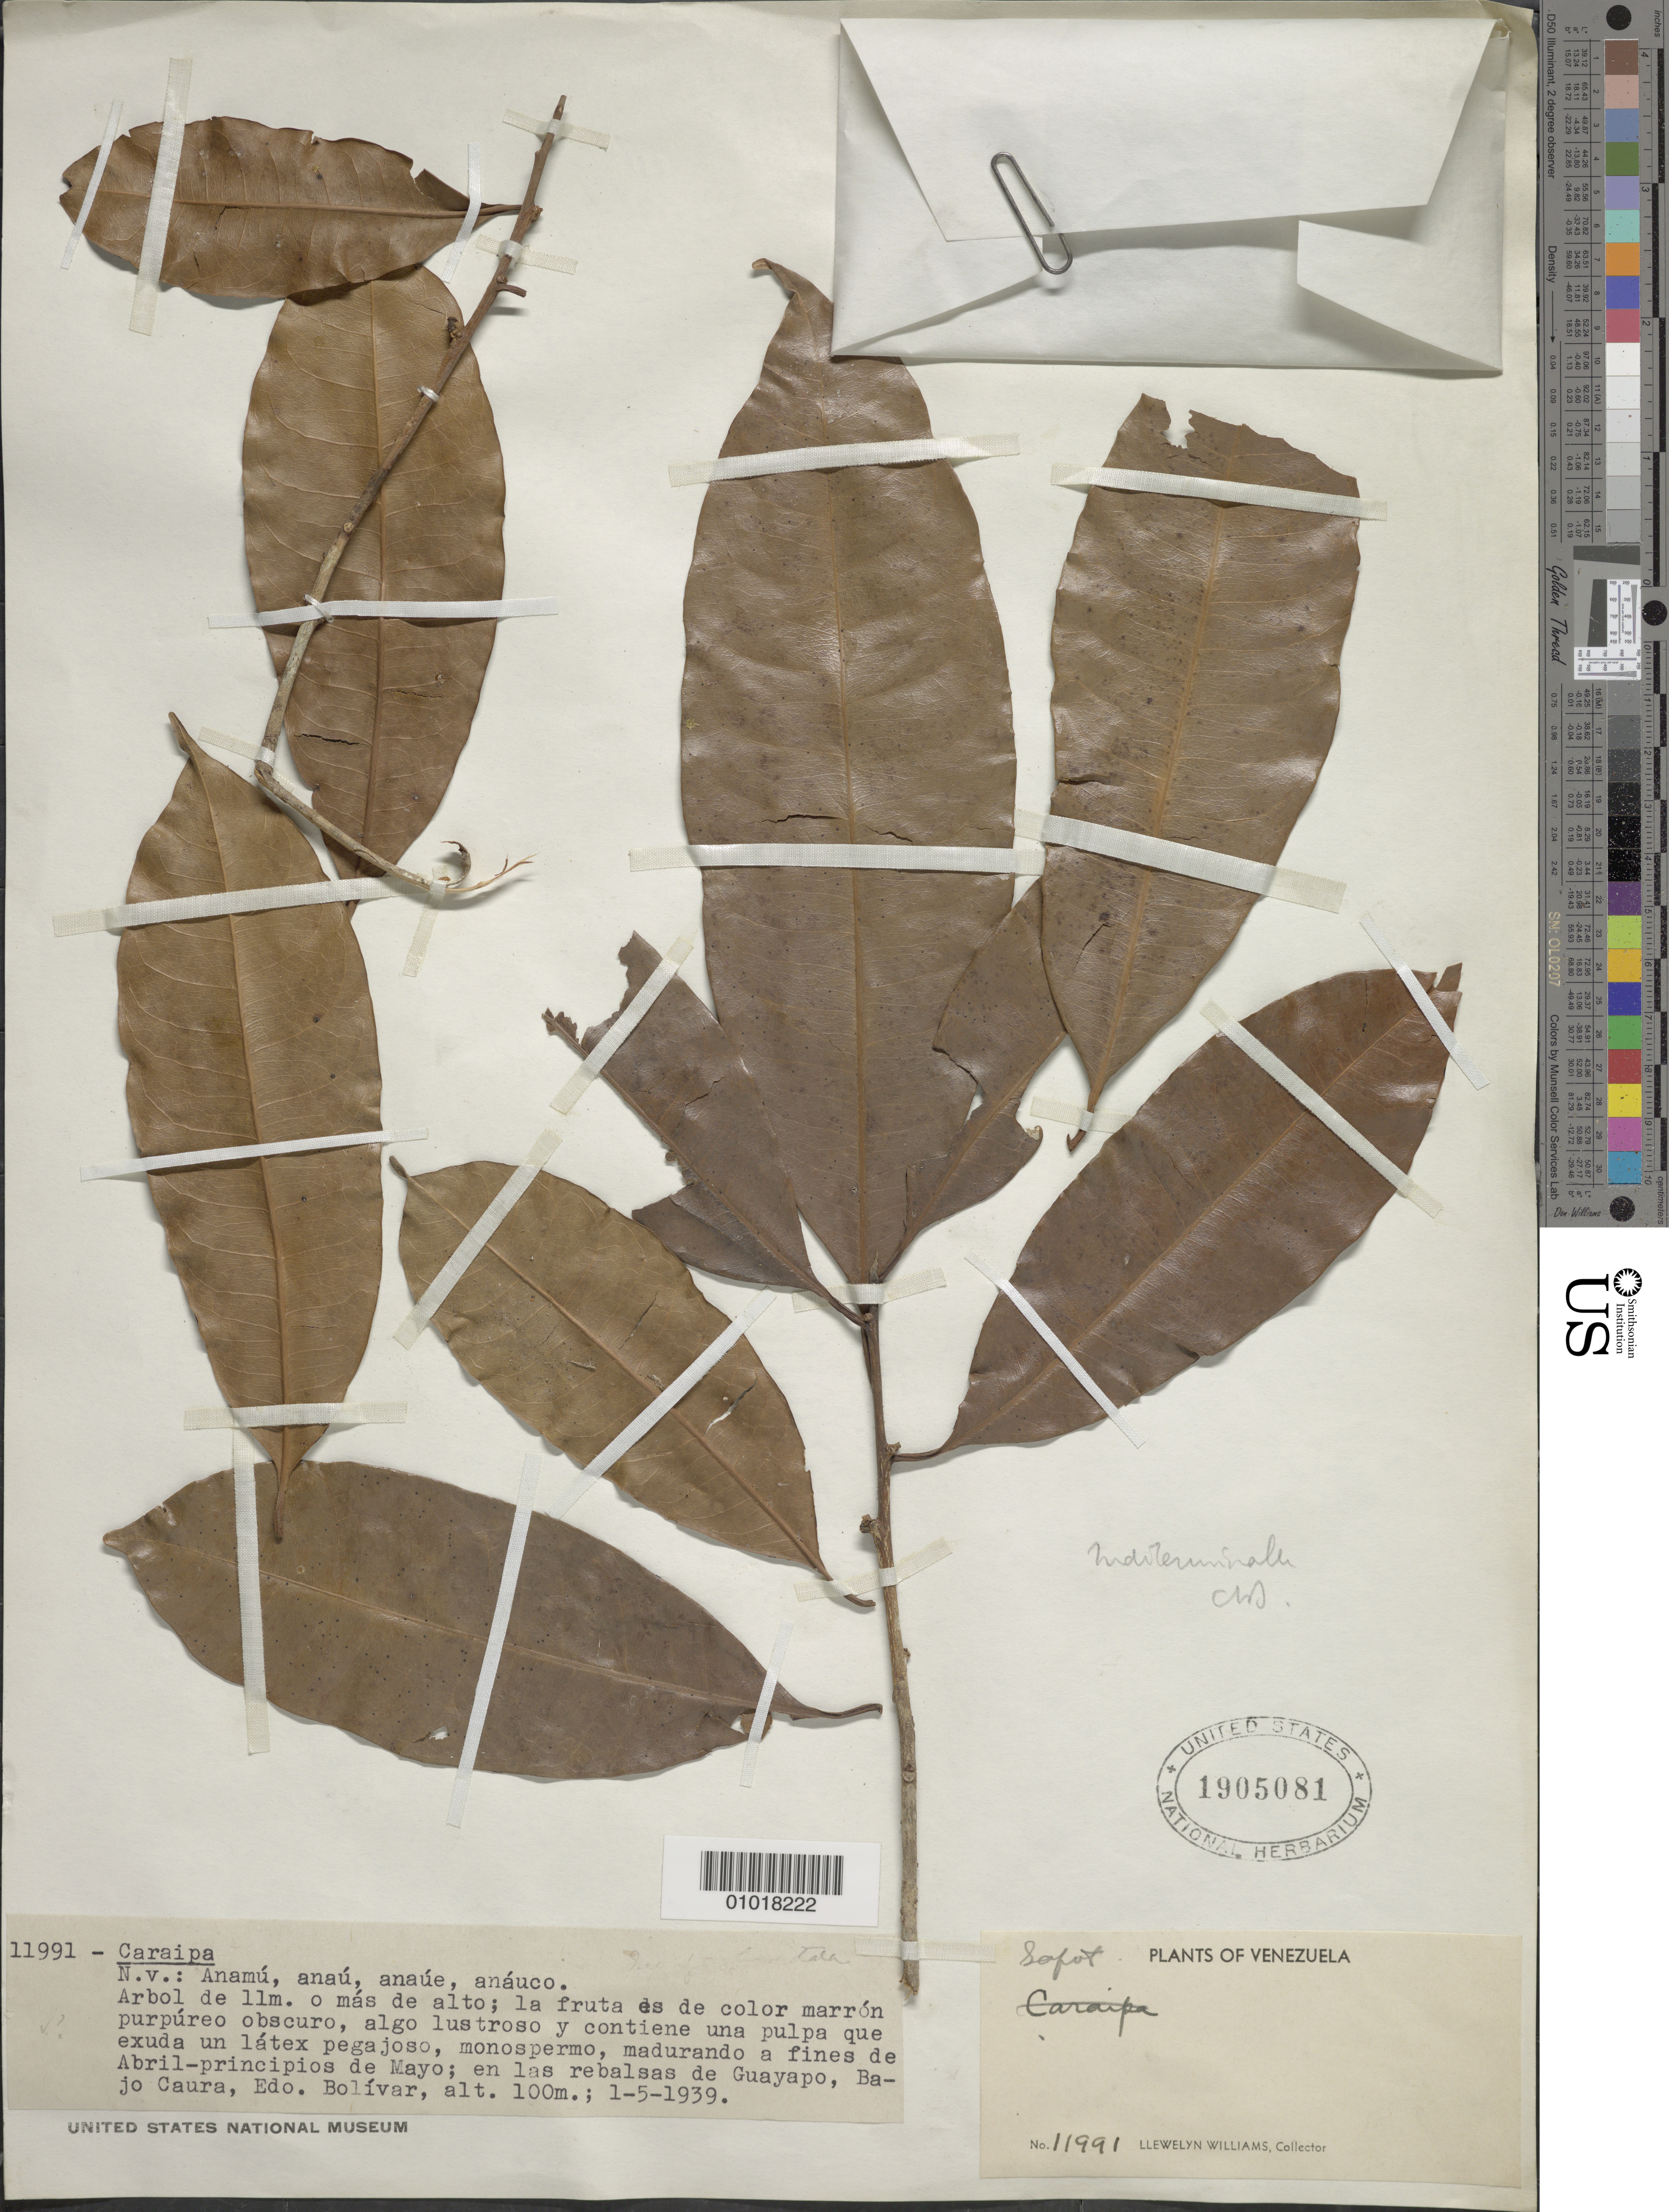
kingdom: Plantae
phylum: Tracheophyta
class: Magnoliopsida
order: Ericales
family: Sapotaceae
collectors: Ll. Williams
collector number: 11991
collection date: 1939-05-01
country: Venezuela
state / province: Bolivar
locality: Madurando a fines de Abril-principios de Mayo; en las rebalsas de Guayapo, Bajo Caura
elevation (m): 100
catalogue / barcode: US 1905081